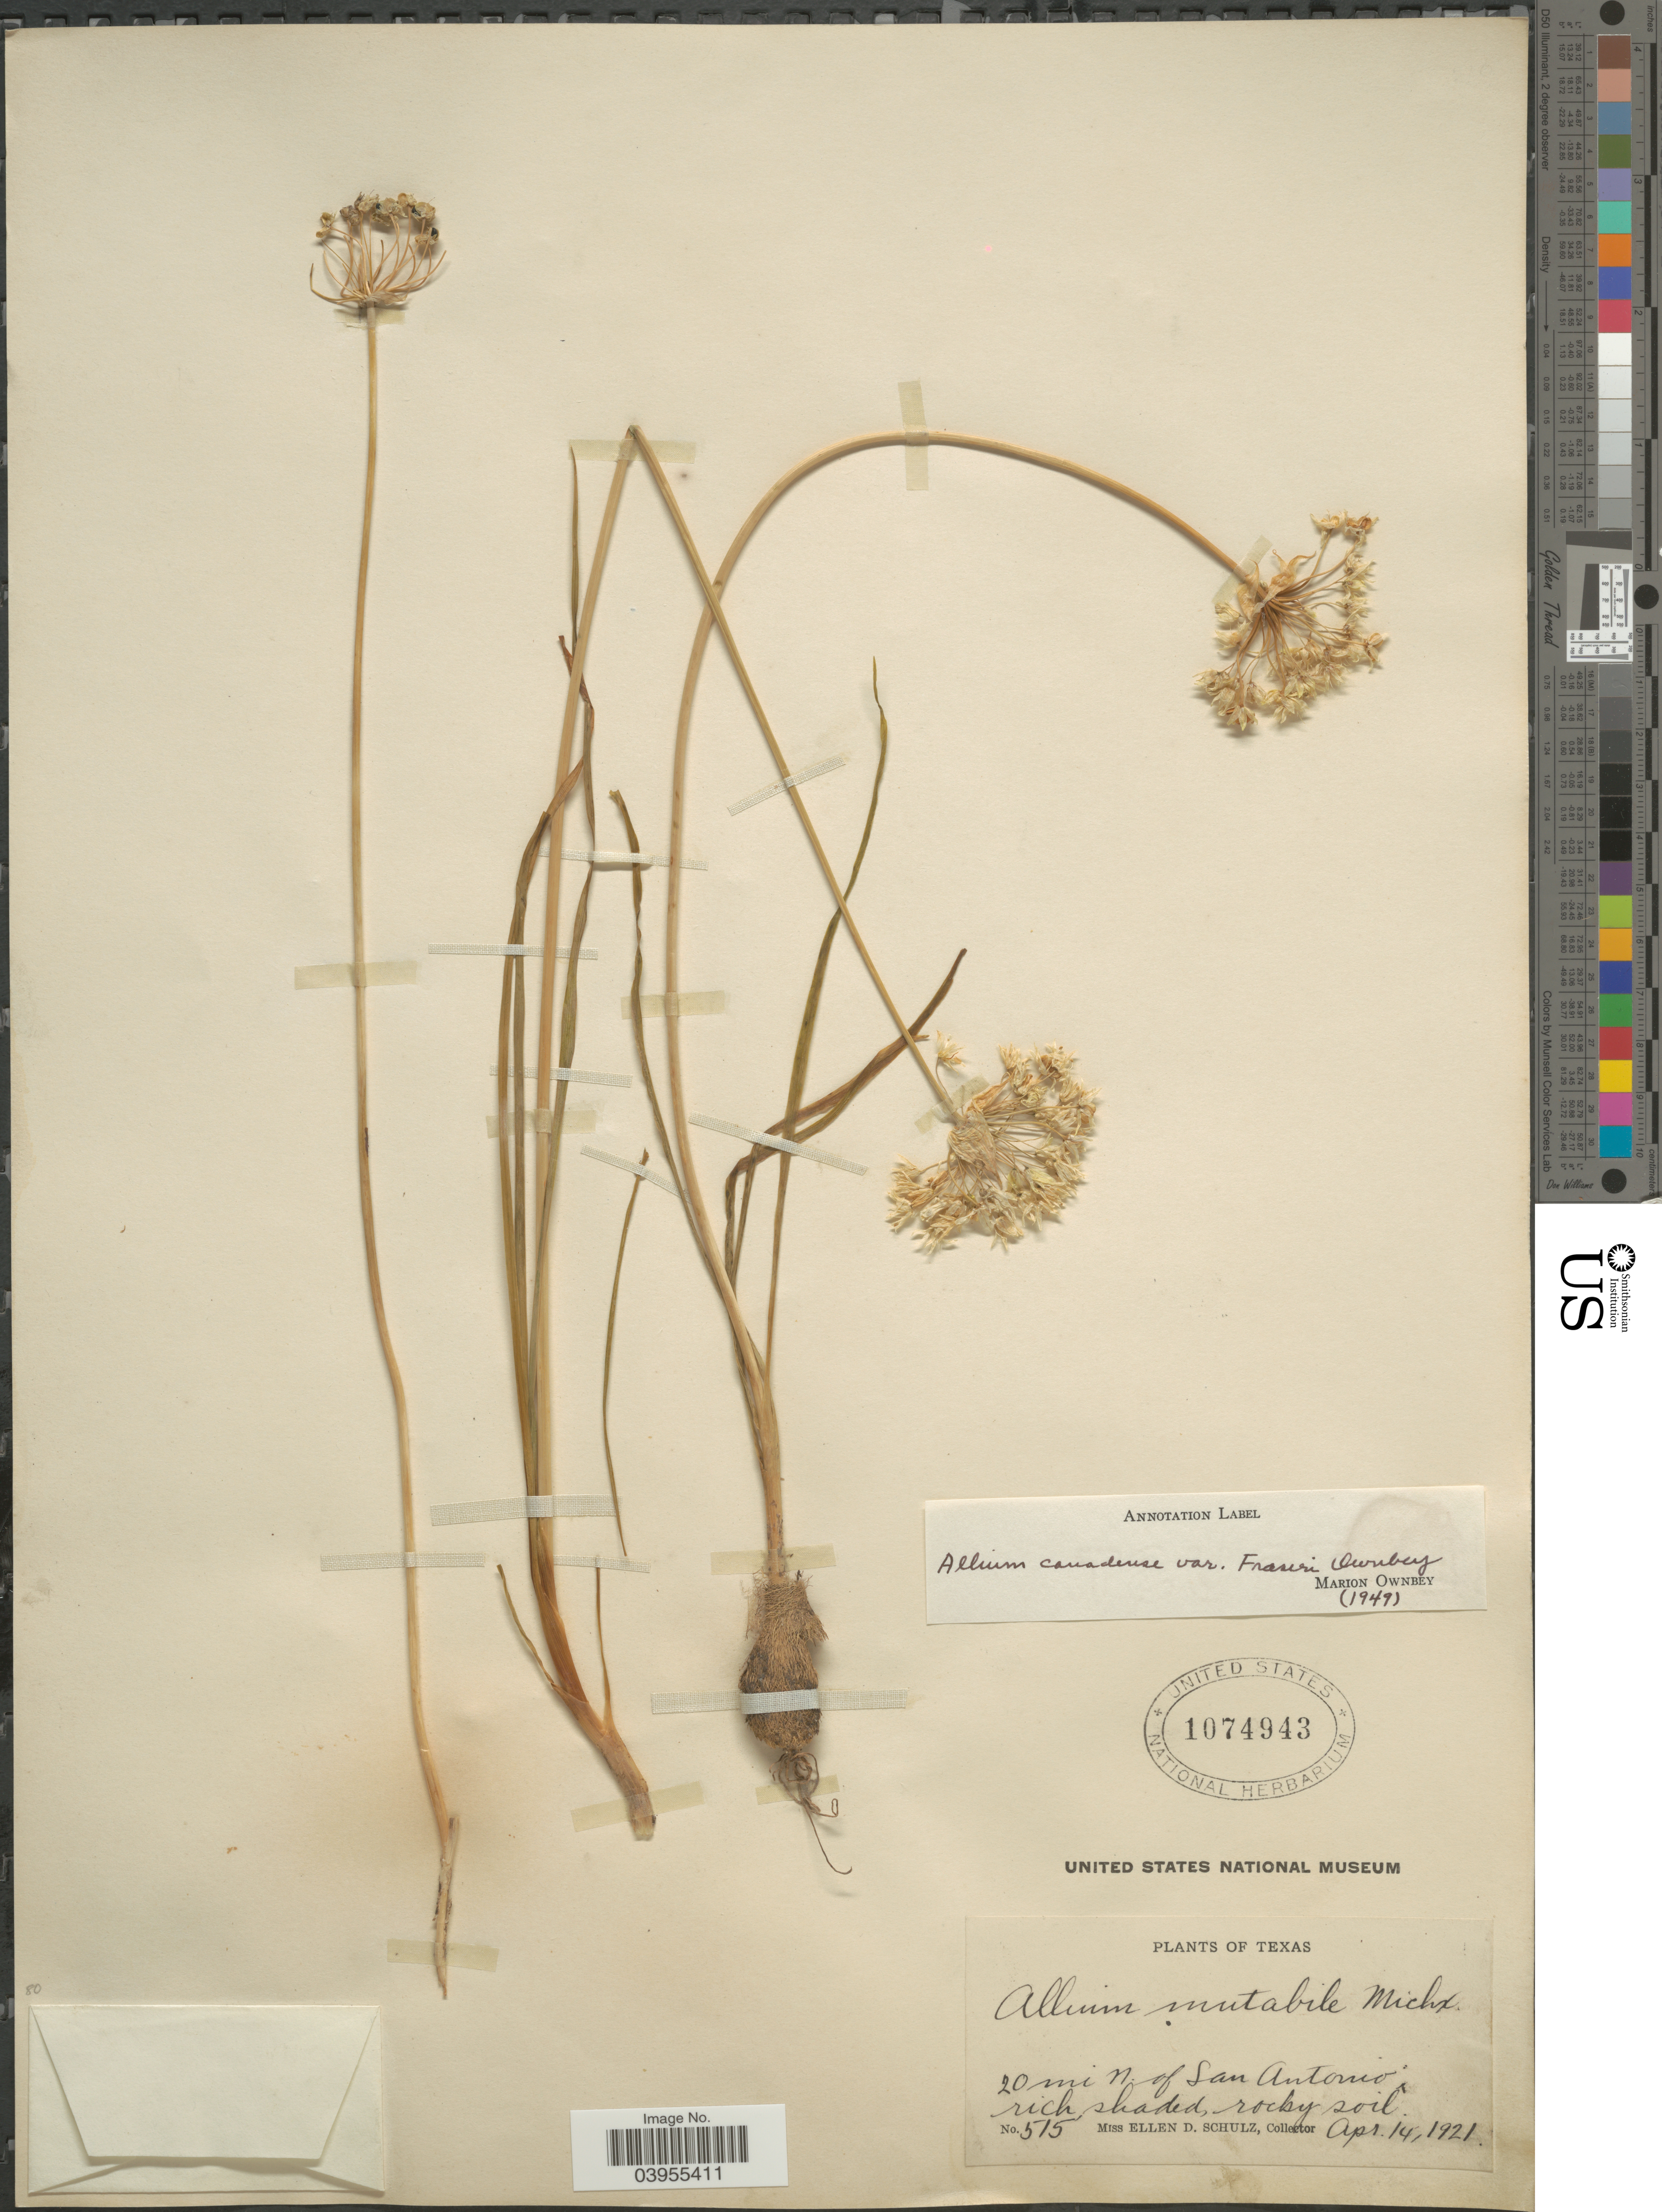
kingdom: Plantae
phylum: Tracheophyta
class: Liliopsida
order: Asparagales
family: Amaryllidaceae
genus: Allium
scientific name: Allium canadense var. fraseri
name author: Ownbey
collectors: E. D. Schulz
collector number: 515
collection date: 1921-04-14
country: United States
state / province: Texas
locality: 20 mi. N. of San Antonio.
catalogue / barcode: US 1074943